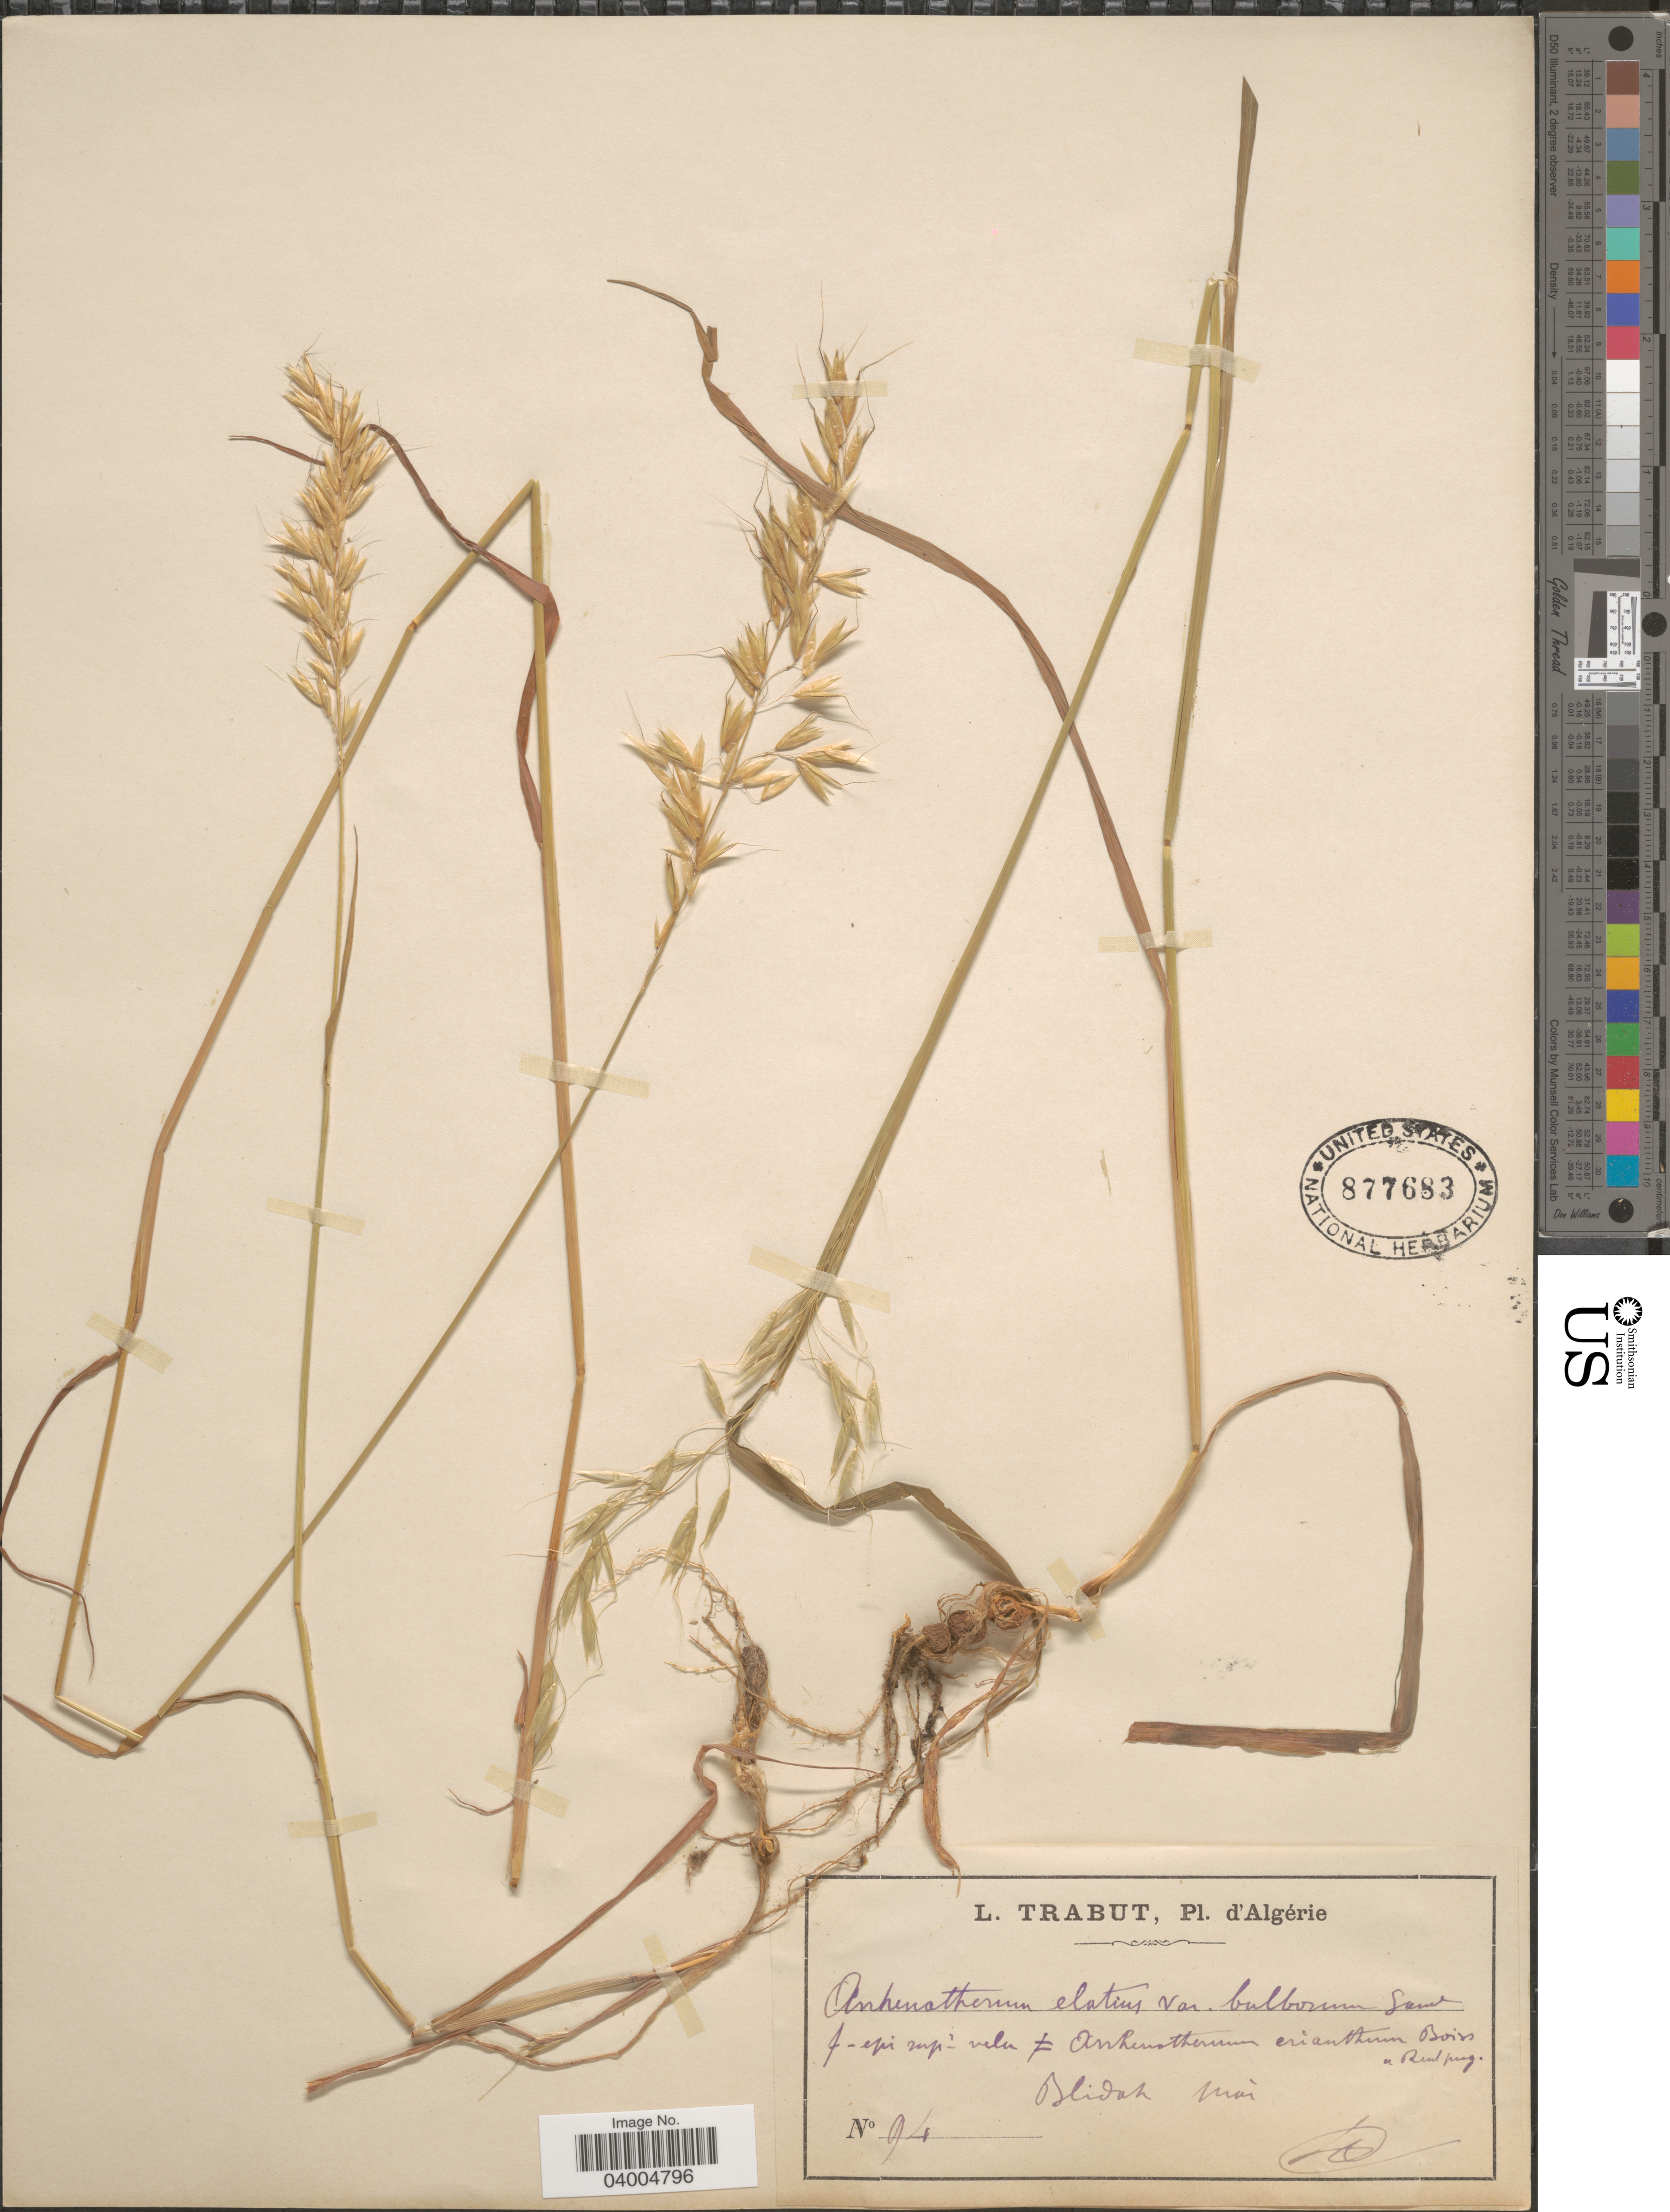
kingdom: Plantae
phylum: Tracheophyta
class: Liliopsida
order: Poales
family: Poaceae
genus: Arrhenatherum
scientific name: Arrhenatherum elatius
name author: (L.) J. Presl & C. Presl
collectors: L. Trabut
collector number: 94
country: Algeria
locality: Blidah.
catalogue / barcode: US 877683